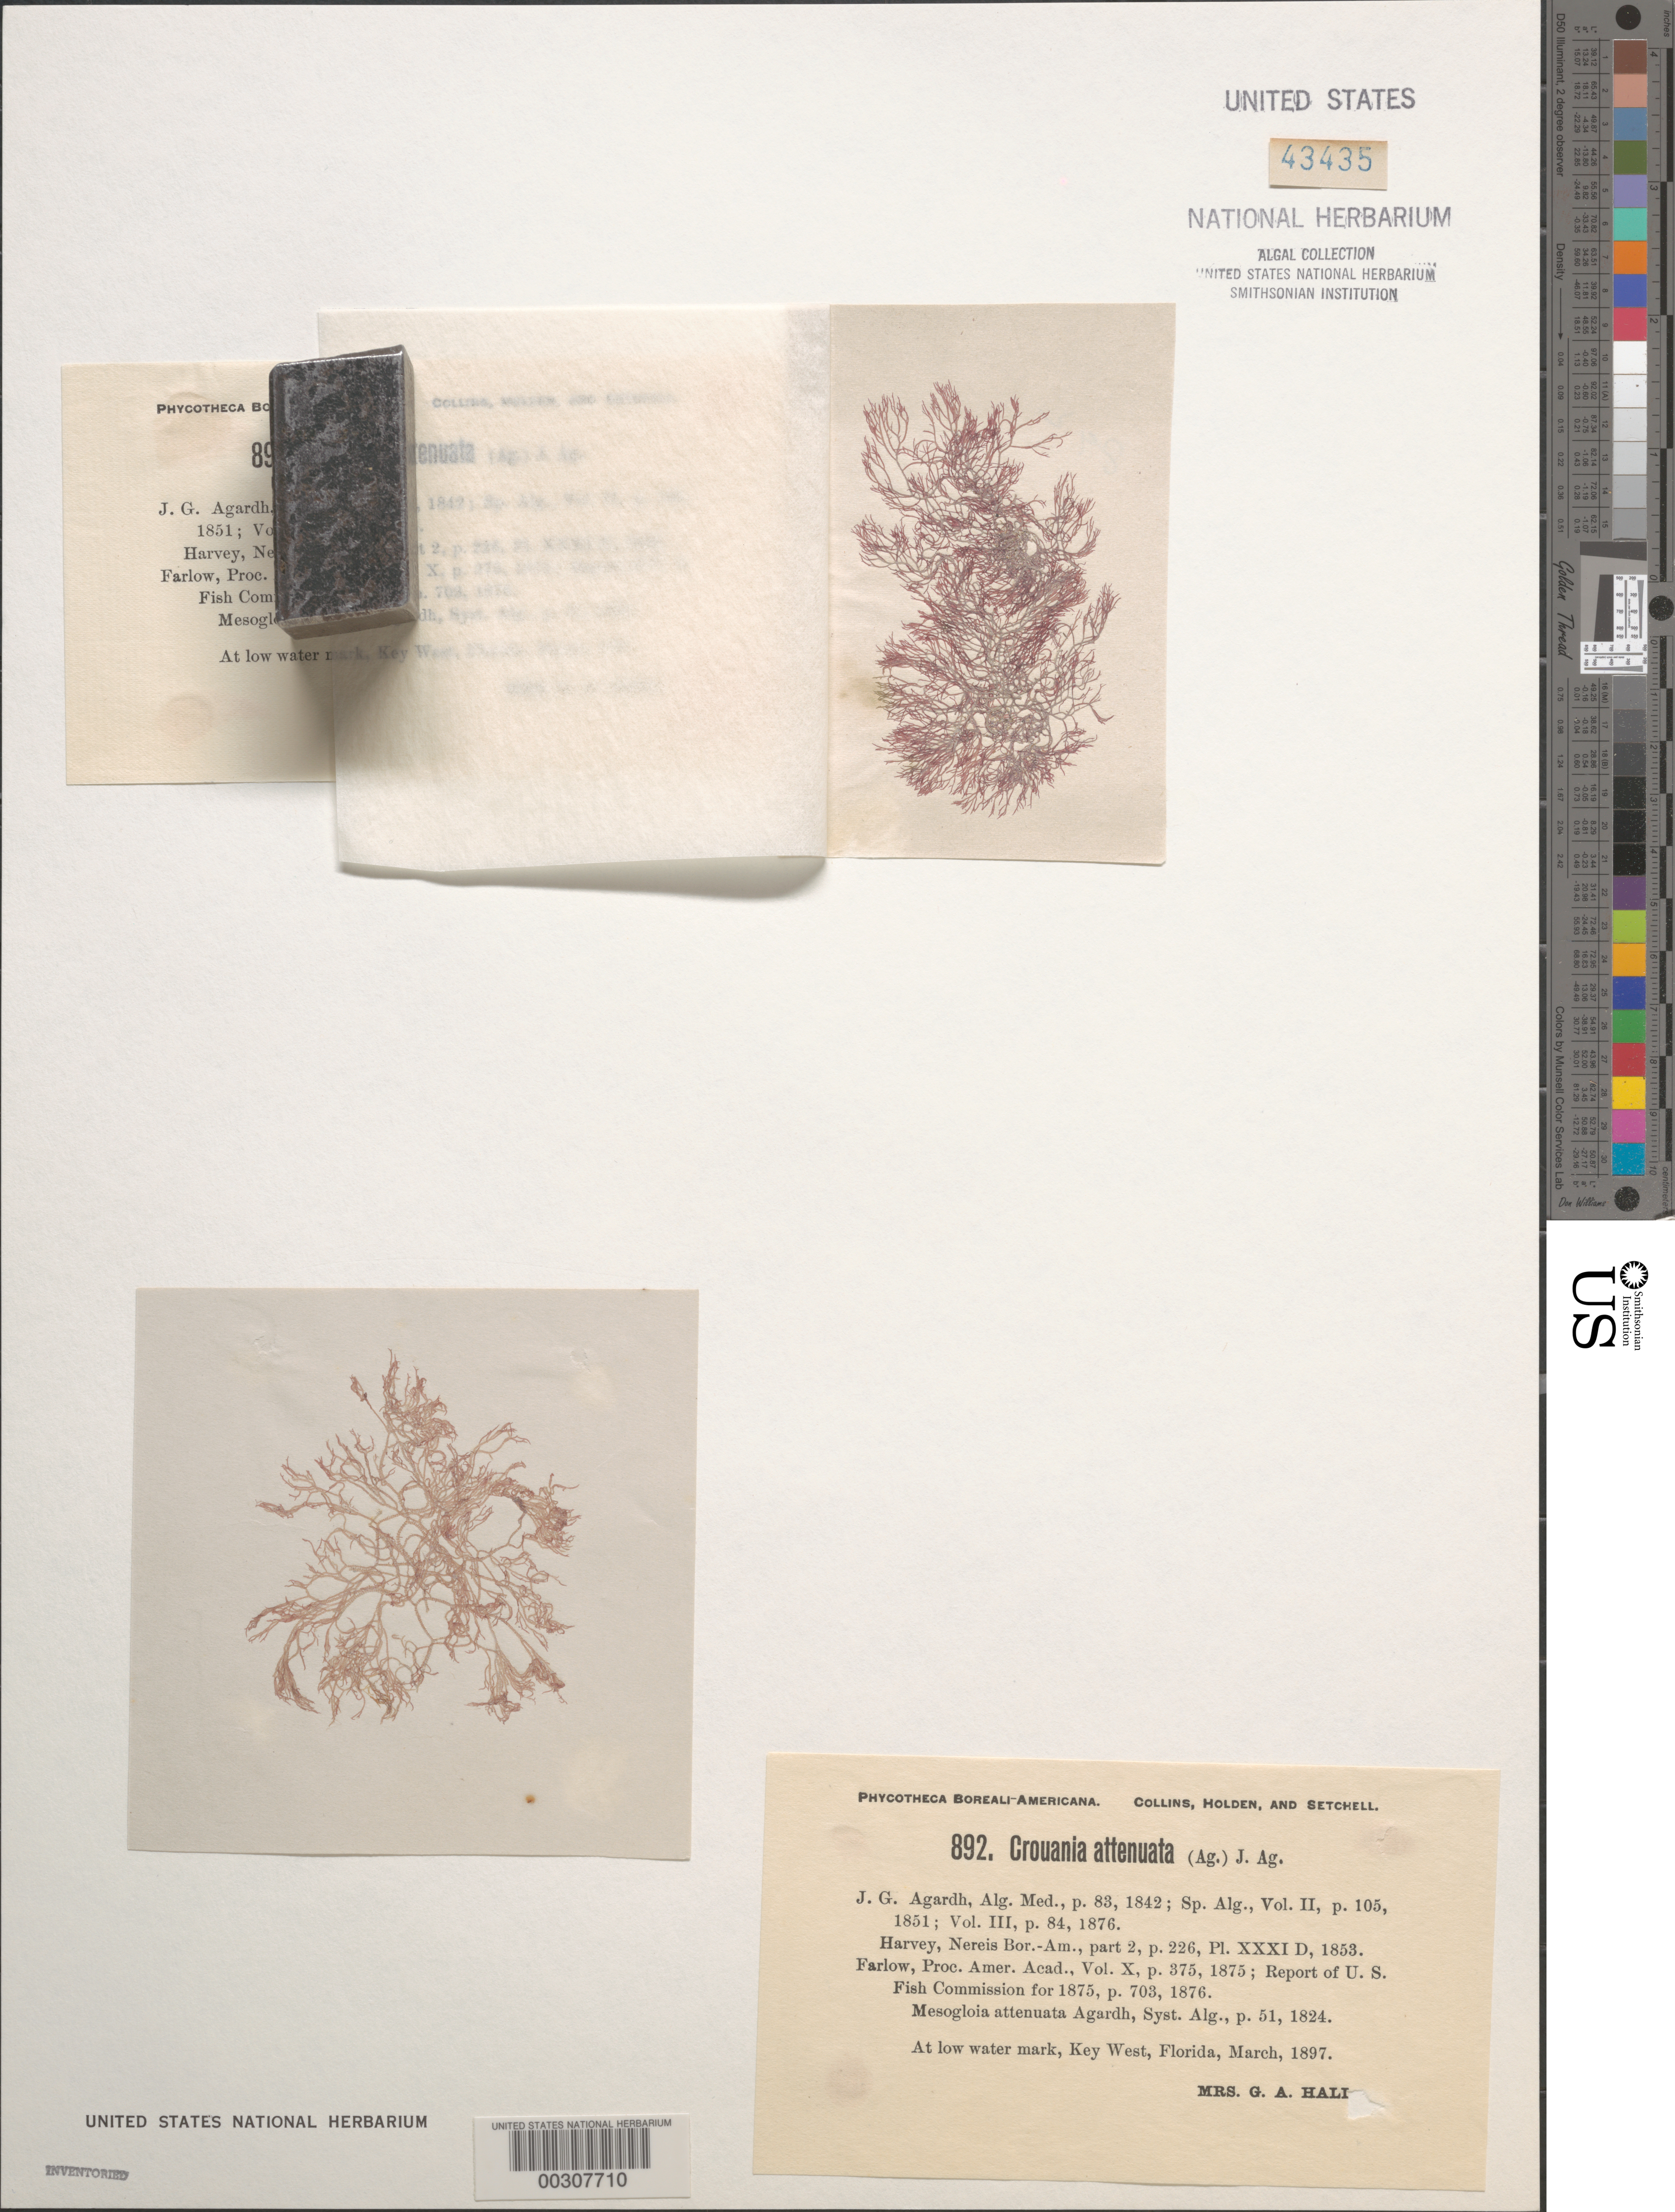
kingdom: Plantae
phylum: Rhodophyta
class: Florideophyceae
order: Ceramiales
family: Callithamniaceae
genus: Crouania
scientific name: Crouania attenuata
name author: (C. Agardh) J. Agardh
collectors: Mrs. Hall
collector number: PB-A 892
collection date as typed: Mar 1897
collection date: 1897-03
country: United States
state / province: Florida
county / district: Monroe County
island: Key West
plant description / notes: Collins, Holden & Setchell, Phycotheca Boreali-Americana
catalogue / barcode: US 43435